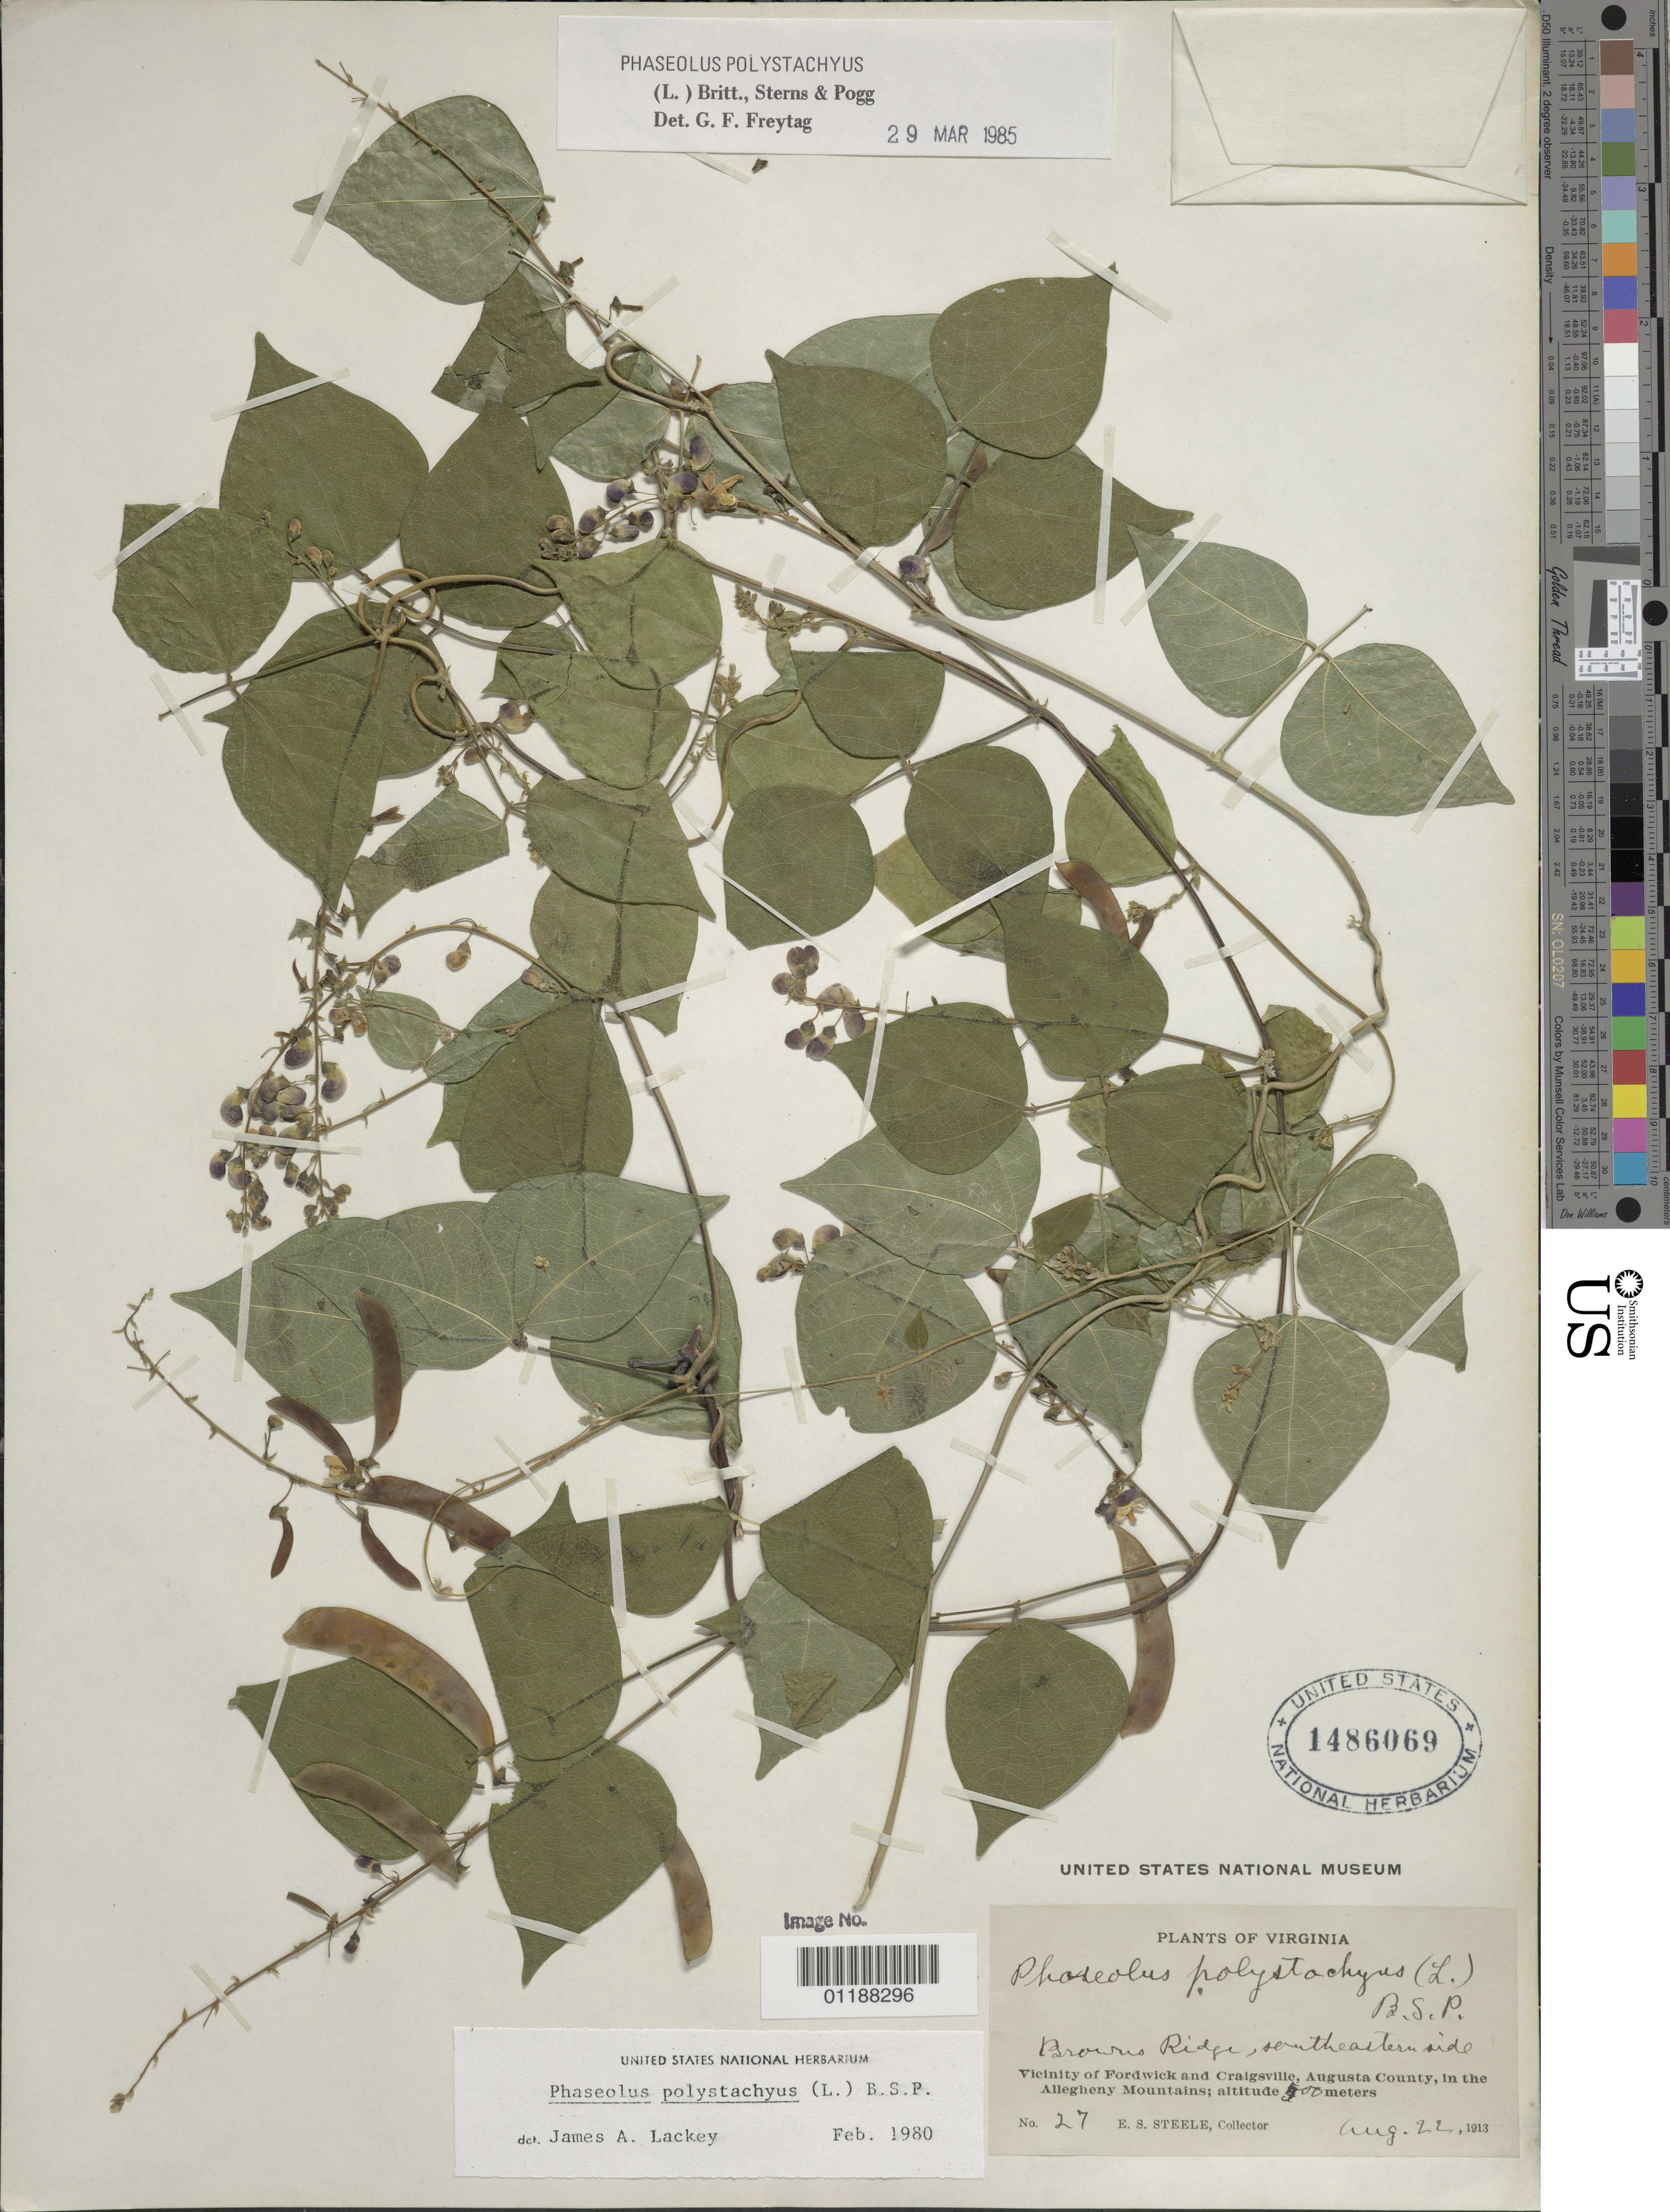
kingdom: Plantae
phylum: Tracheophyta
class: Magnoliopsida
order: Fabales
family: Fabaceae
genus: Phaseolus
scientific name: Phaseolus polystachios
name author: (L.) Britton, Stearns & Poggenb.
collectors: E. Steele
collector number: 27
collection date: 1913-08-22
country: United States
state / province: Virginia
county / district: Augusta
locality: Browns Ridge, southeastern side, Vicinity of Fordwick and Craigsville, Augusta County, in the Allegheny Mountains.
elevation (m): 500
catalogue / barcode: US 1486069